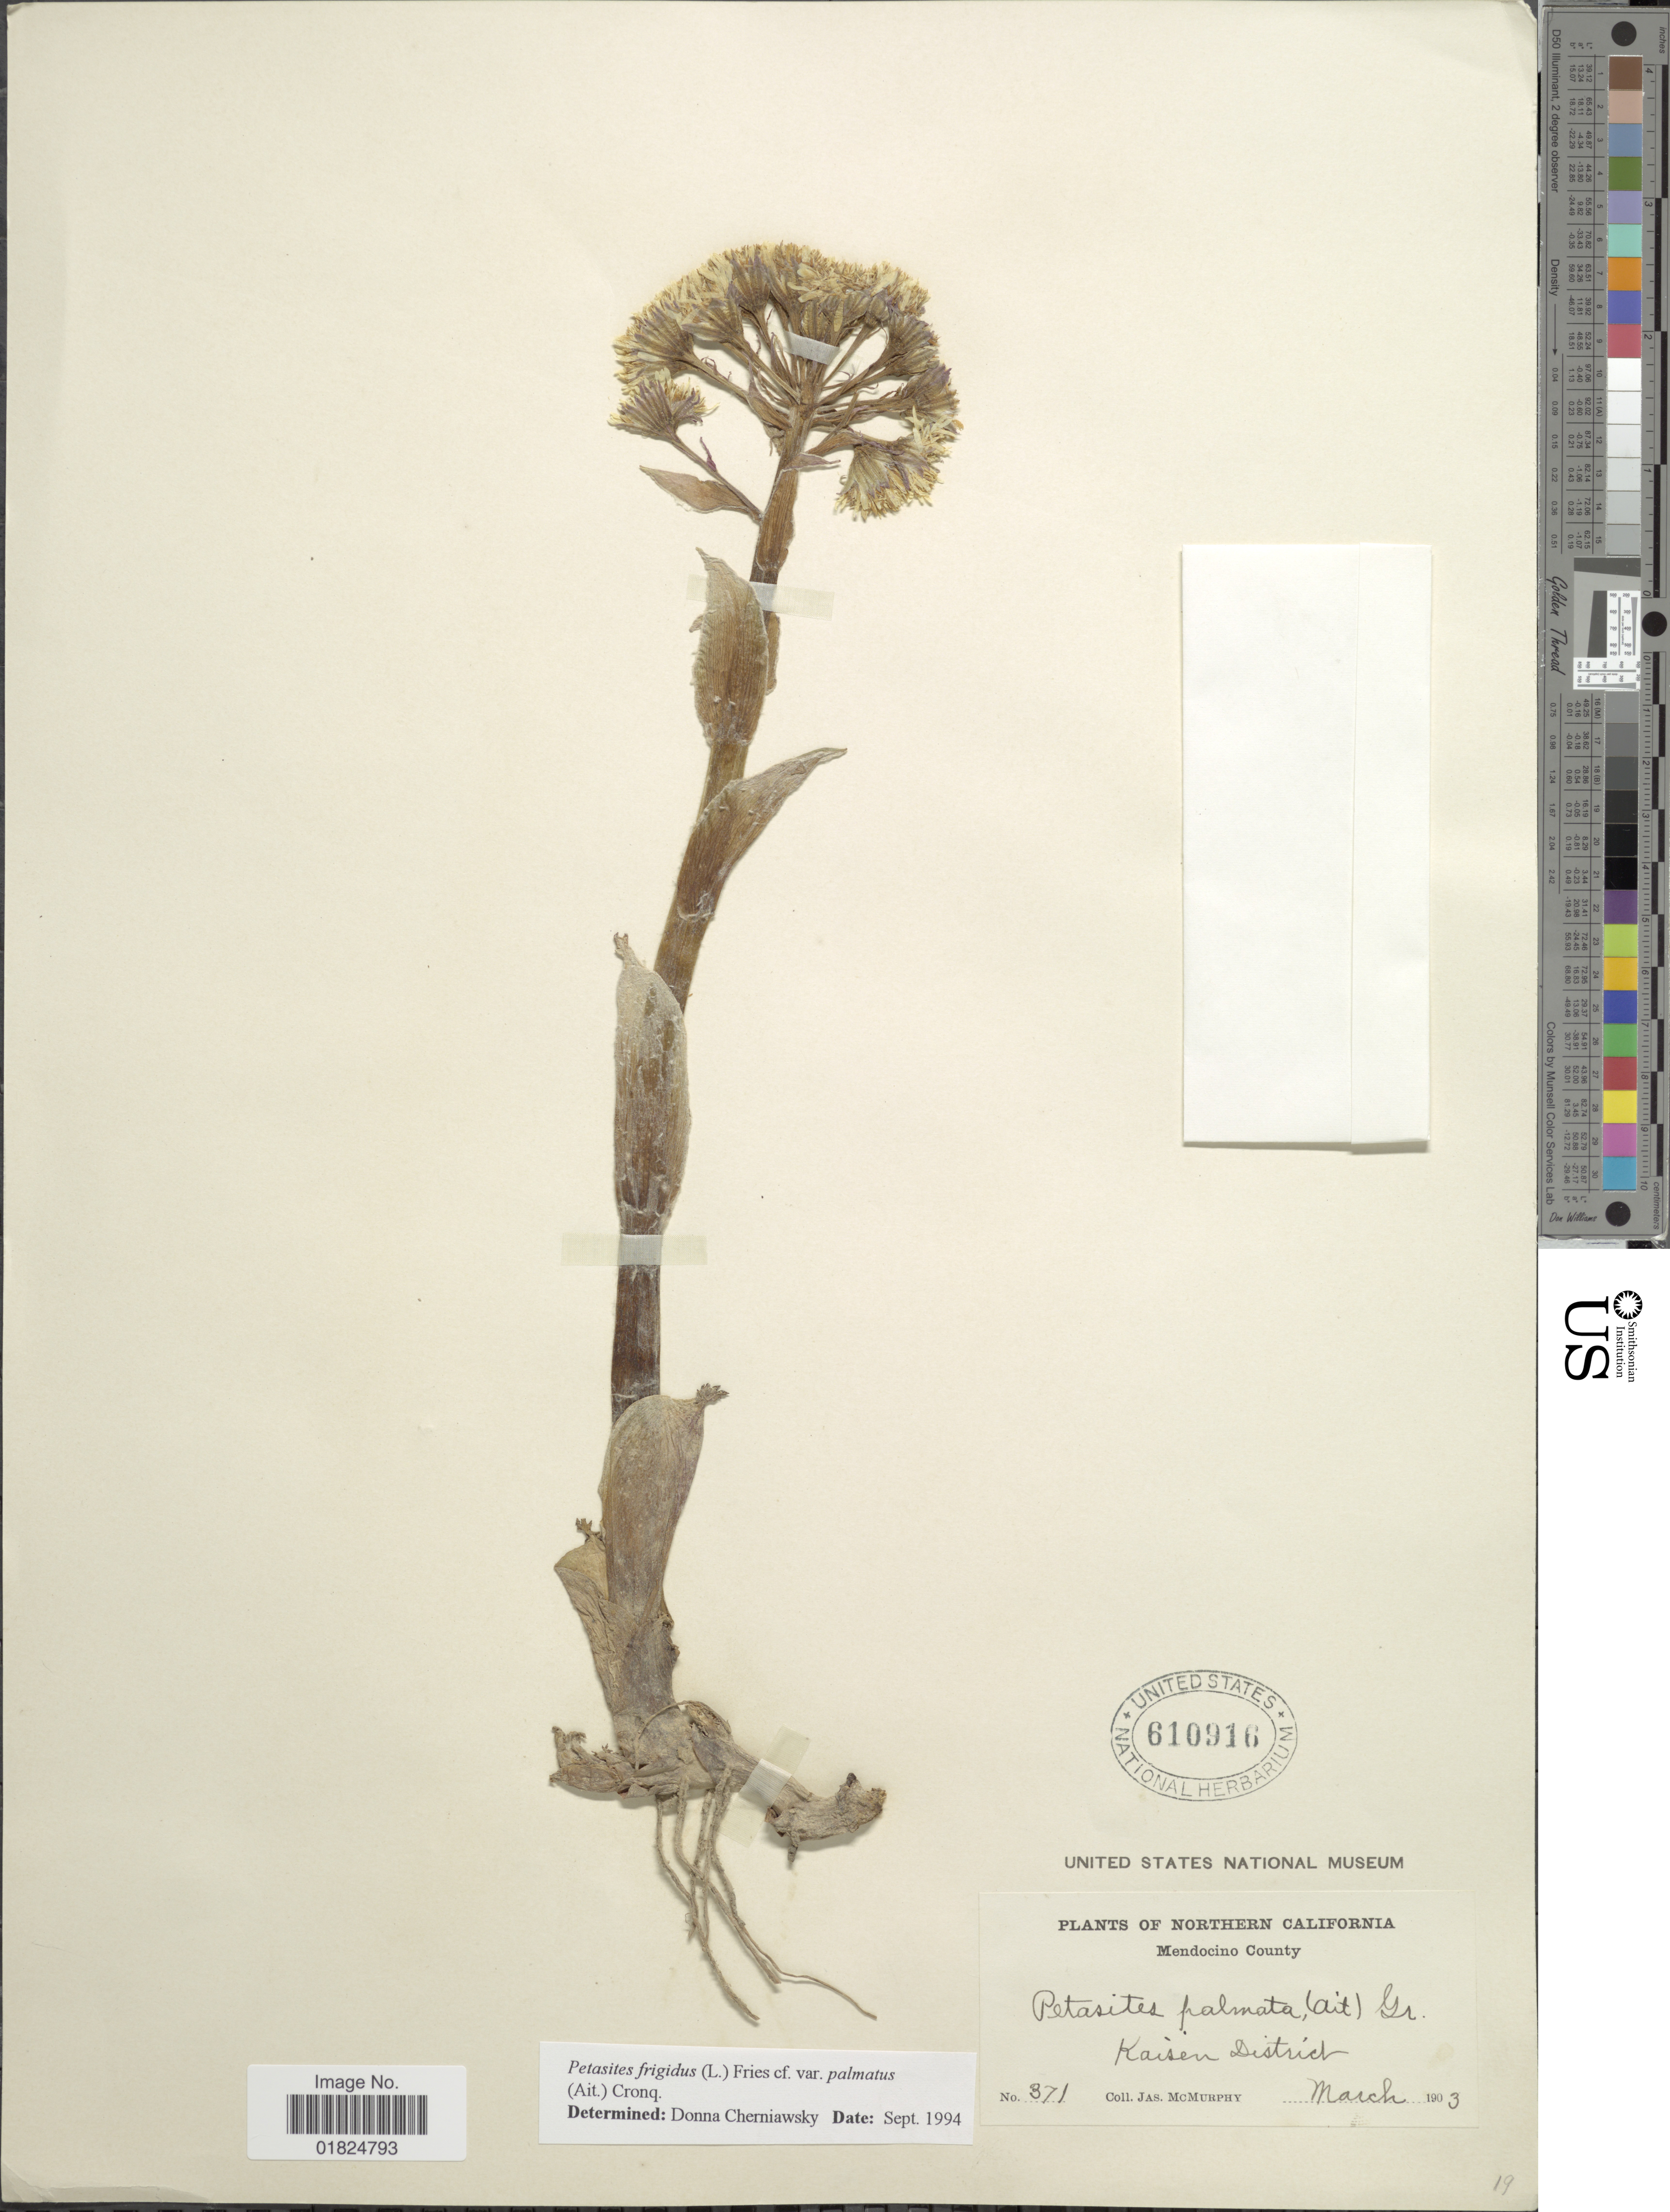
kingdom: Plantae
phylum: Tracheophyta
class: Magnoliopsida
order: Asterales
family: Asteraceae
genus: Petasites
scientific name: Petasites frigidus var. palmatus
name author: (Aiton) Cody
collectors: J. McMurphy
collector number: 371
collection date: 1903-03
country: United States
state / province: California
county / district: Mendocino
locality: Northern California. Mendocino County, Kaisen District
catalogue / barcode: US 610916